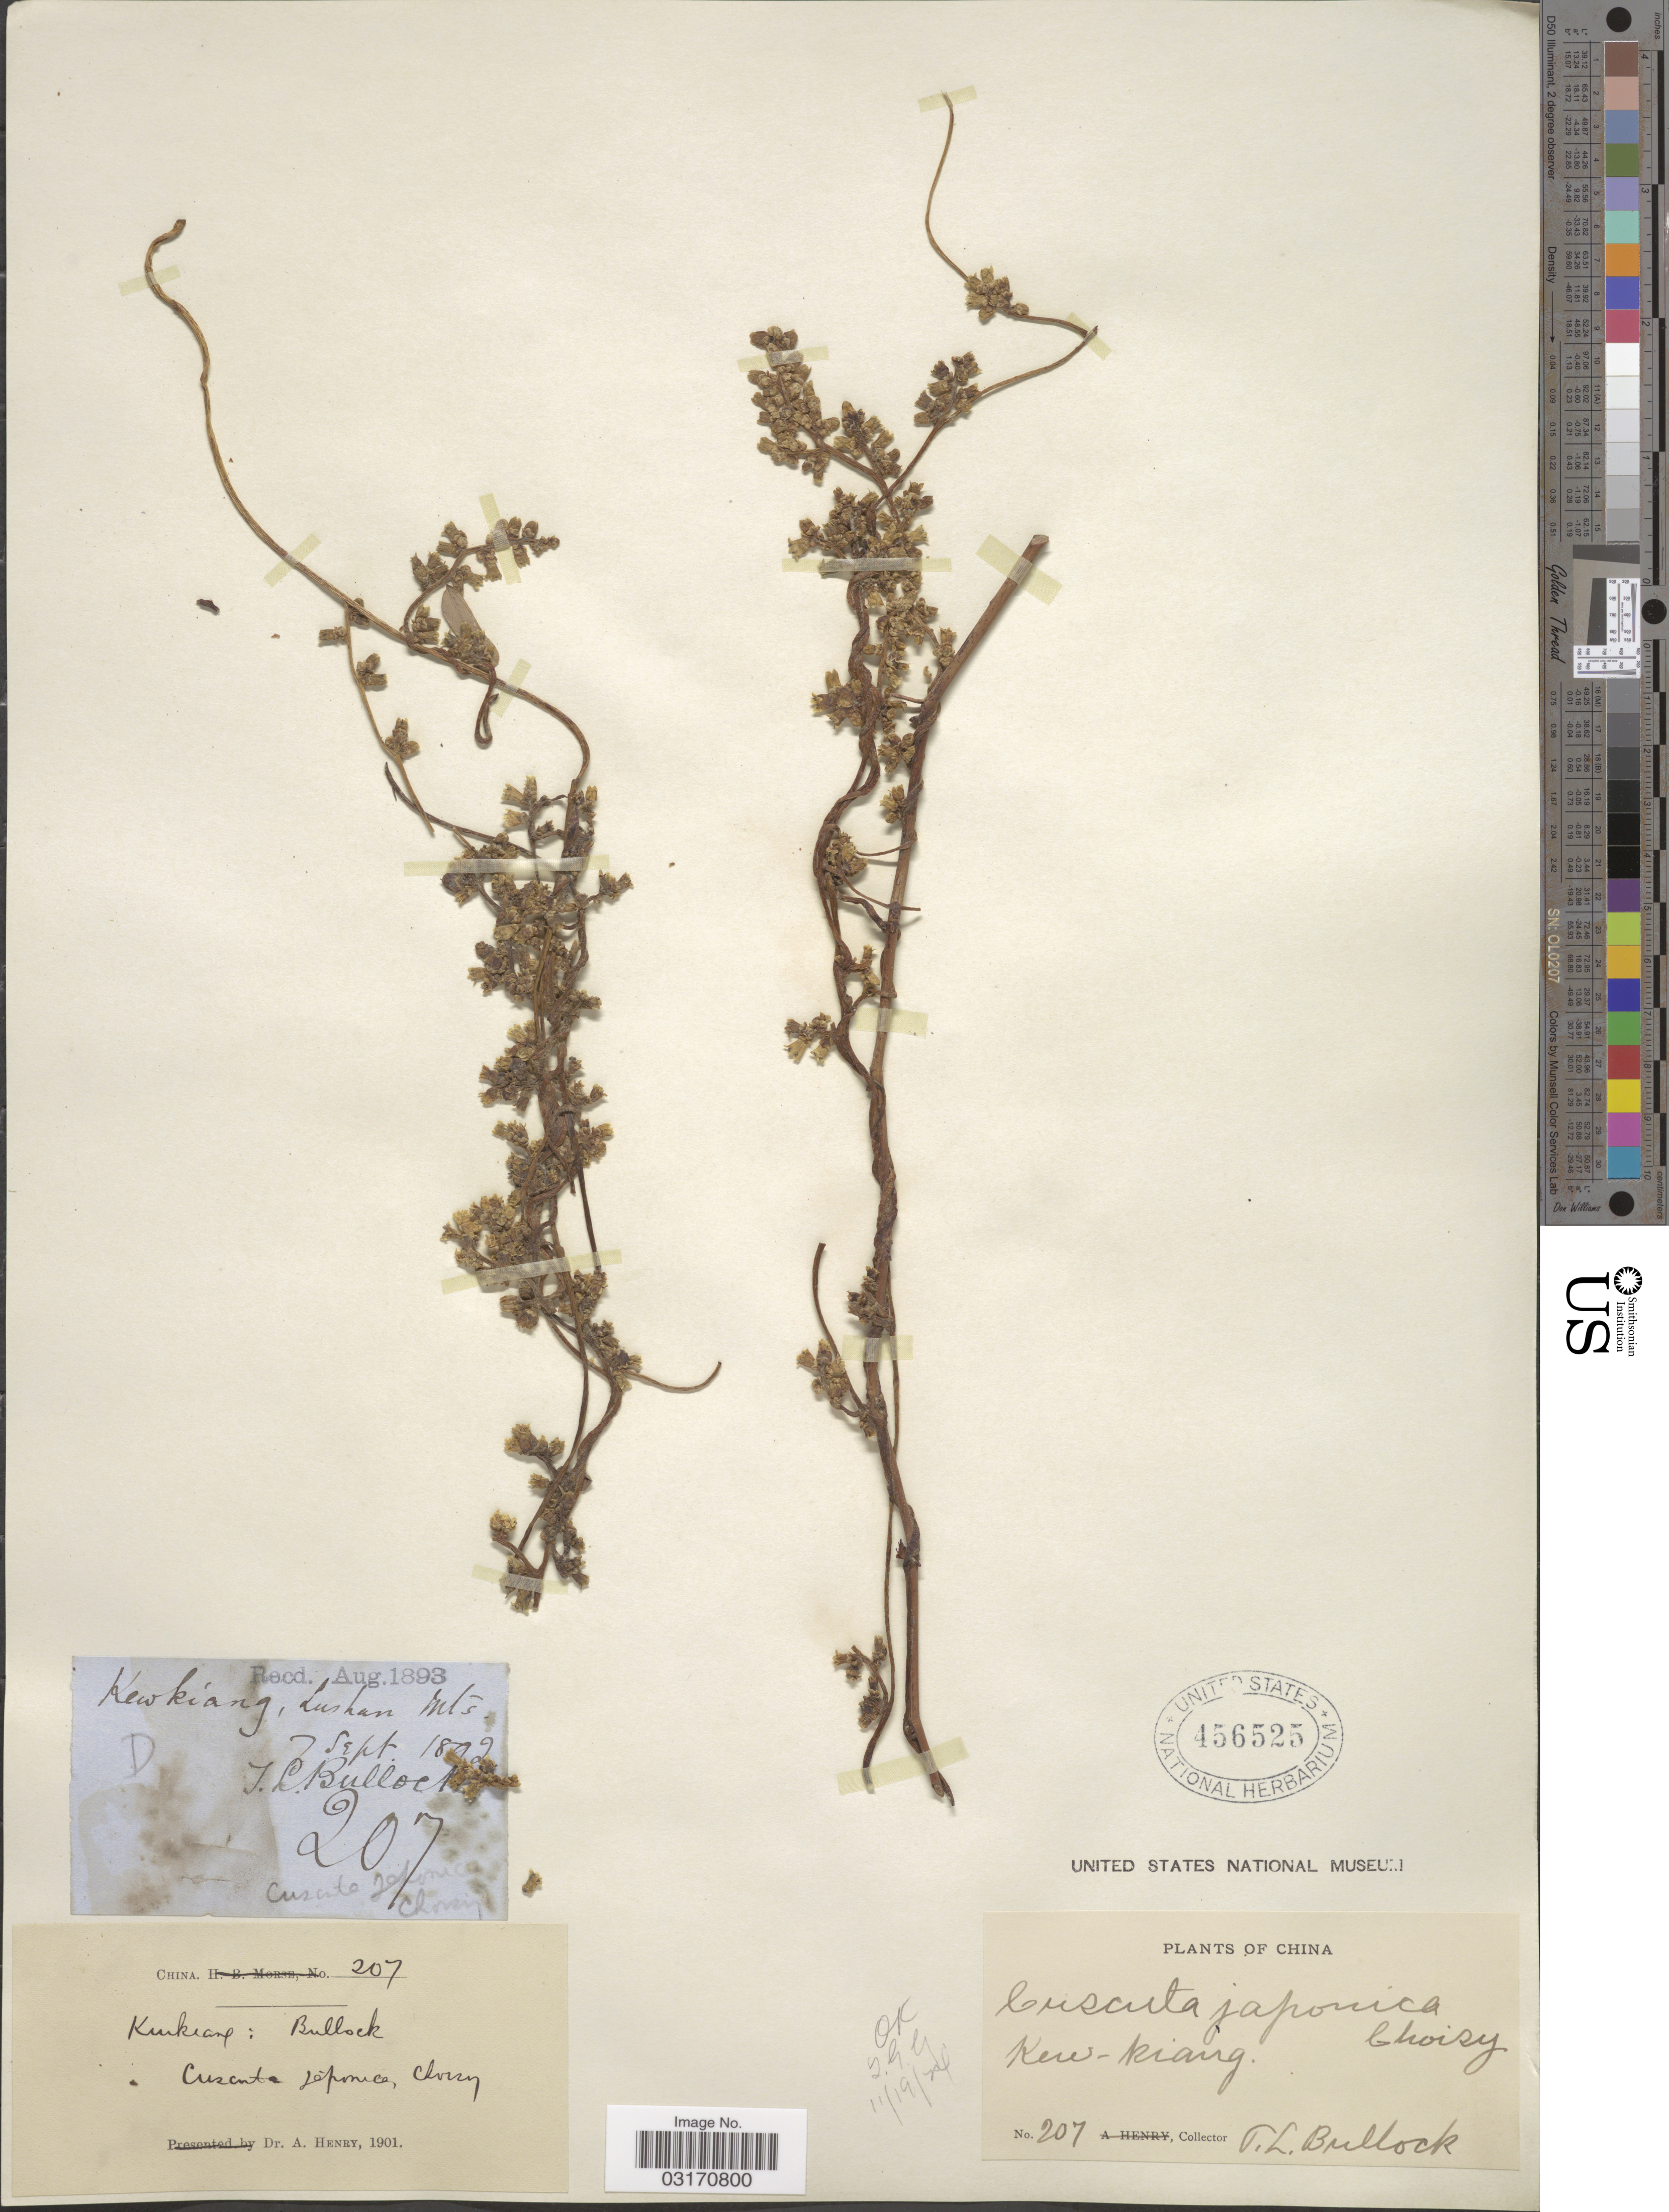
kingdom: Plantae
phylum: Tracheophyta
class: Magnoliopsida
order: Solanales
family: Convolvulaceae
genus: Cuscuta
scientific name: Cuscuta japonica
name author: Choisy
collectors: T. L. Bullock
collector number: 207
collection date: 1892-09-07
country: China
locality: Kew-kiang: Bullock.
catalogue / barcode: US 456525